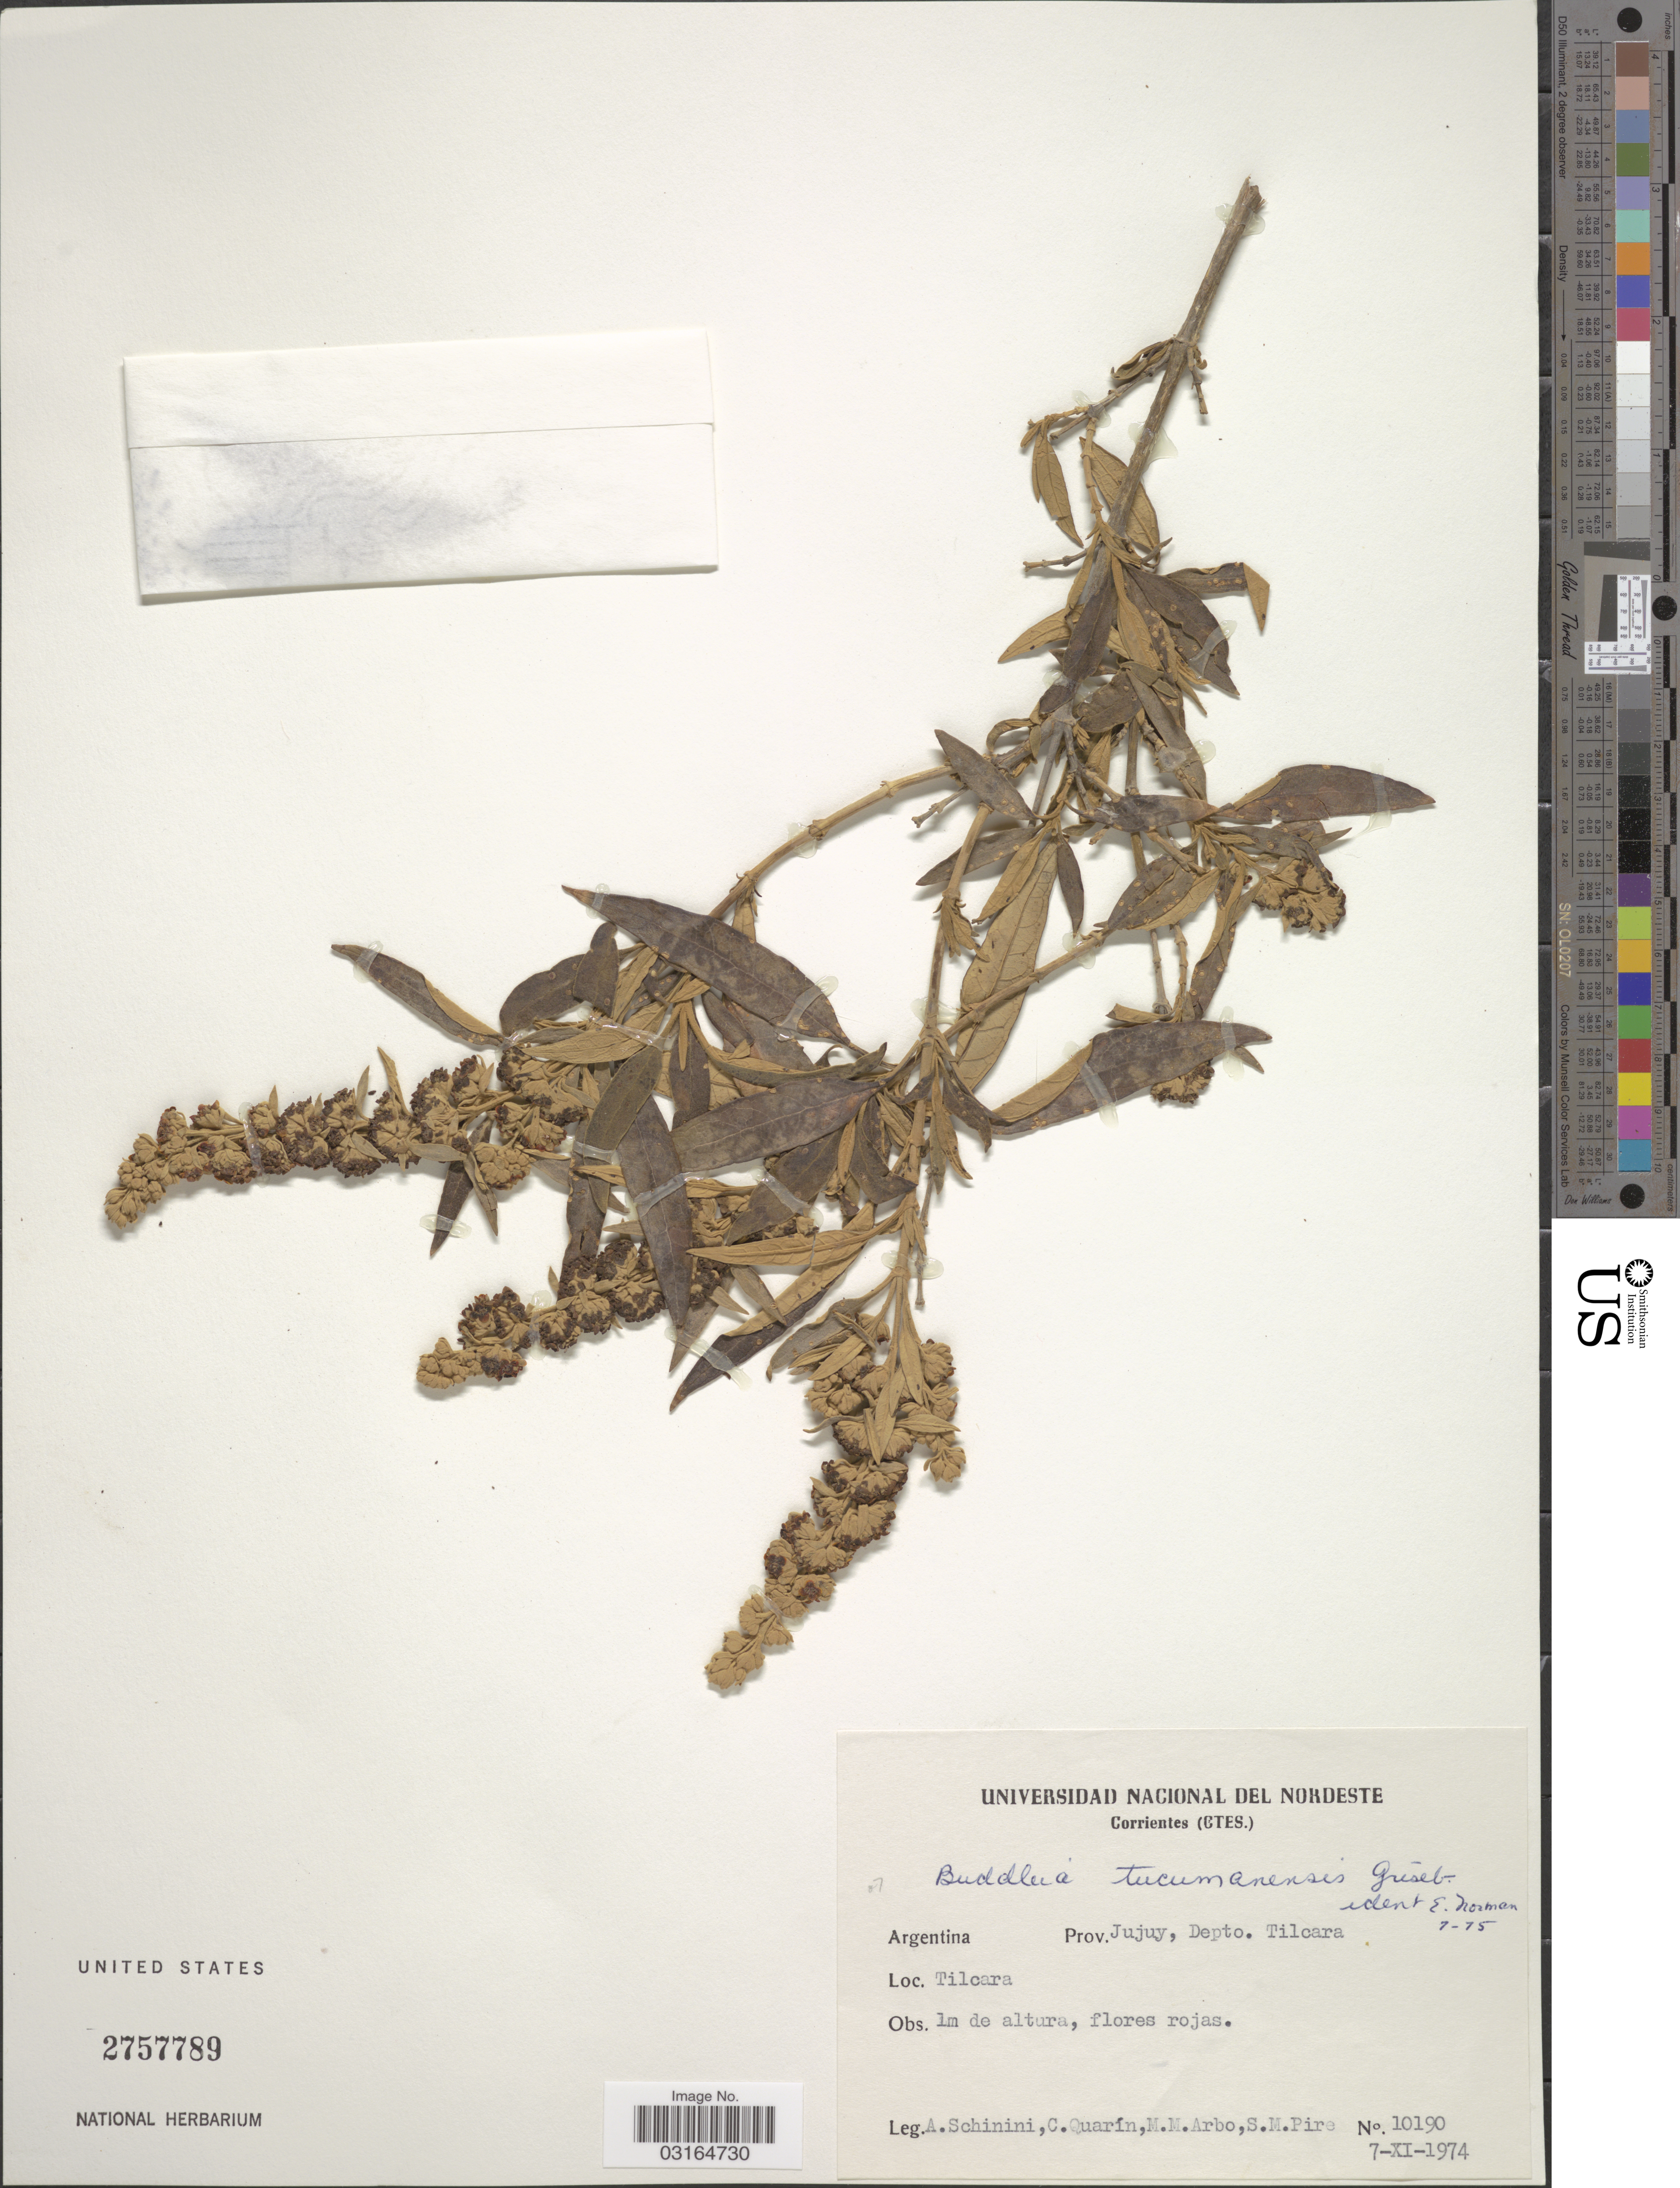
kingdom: Plantae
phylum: Tracheophyta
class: Magnoliopsida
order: Lamiales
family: Scrophulariaceae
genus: Buddleja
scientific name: Buddleja tucumanensis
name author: Griseb.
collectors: A. Schinini, C. Quarín, M. M. Arbo & S. Pire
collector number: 10190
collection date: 1974-11-07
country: Argentina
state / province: Jujuy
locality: Depto. Tilcara. Tilcara.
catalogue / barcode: US 2757789